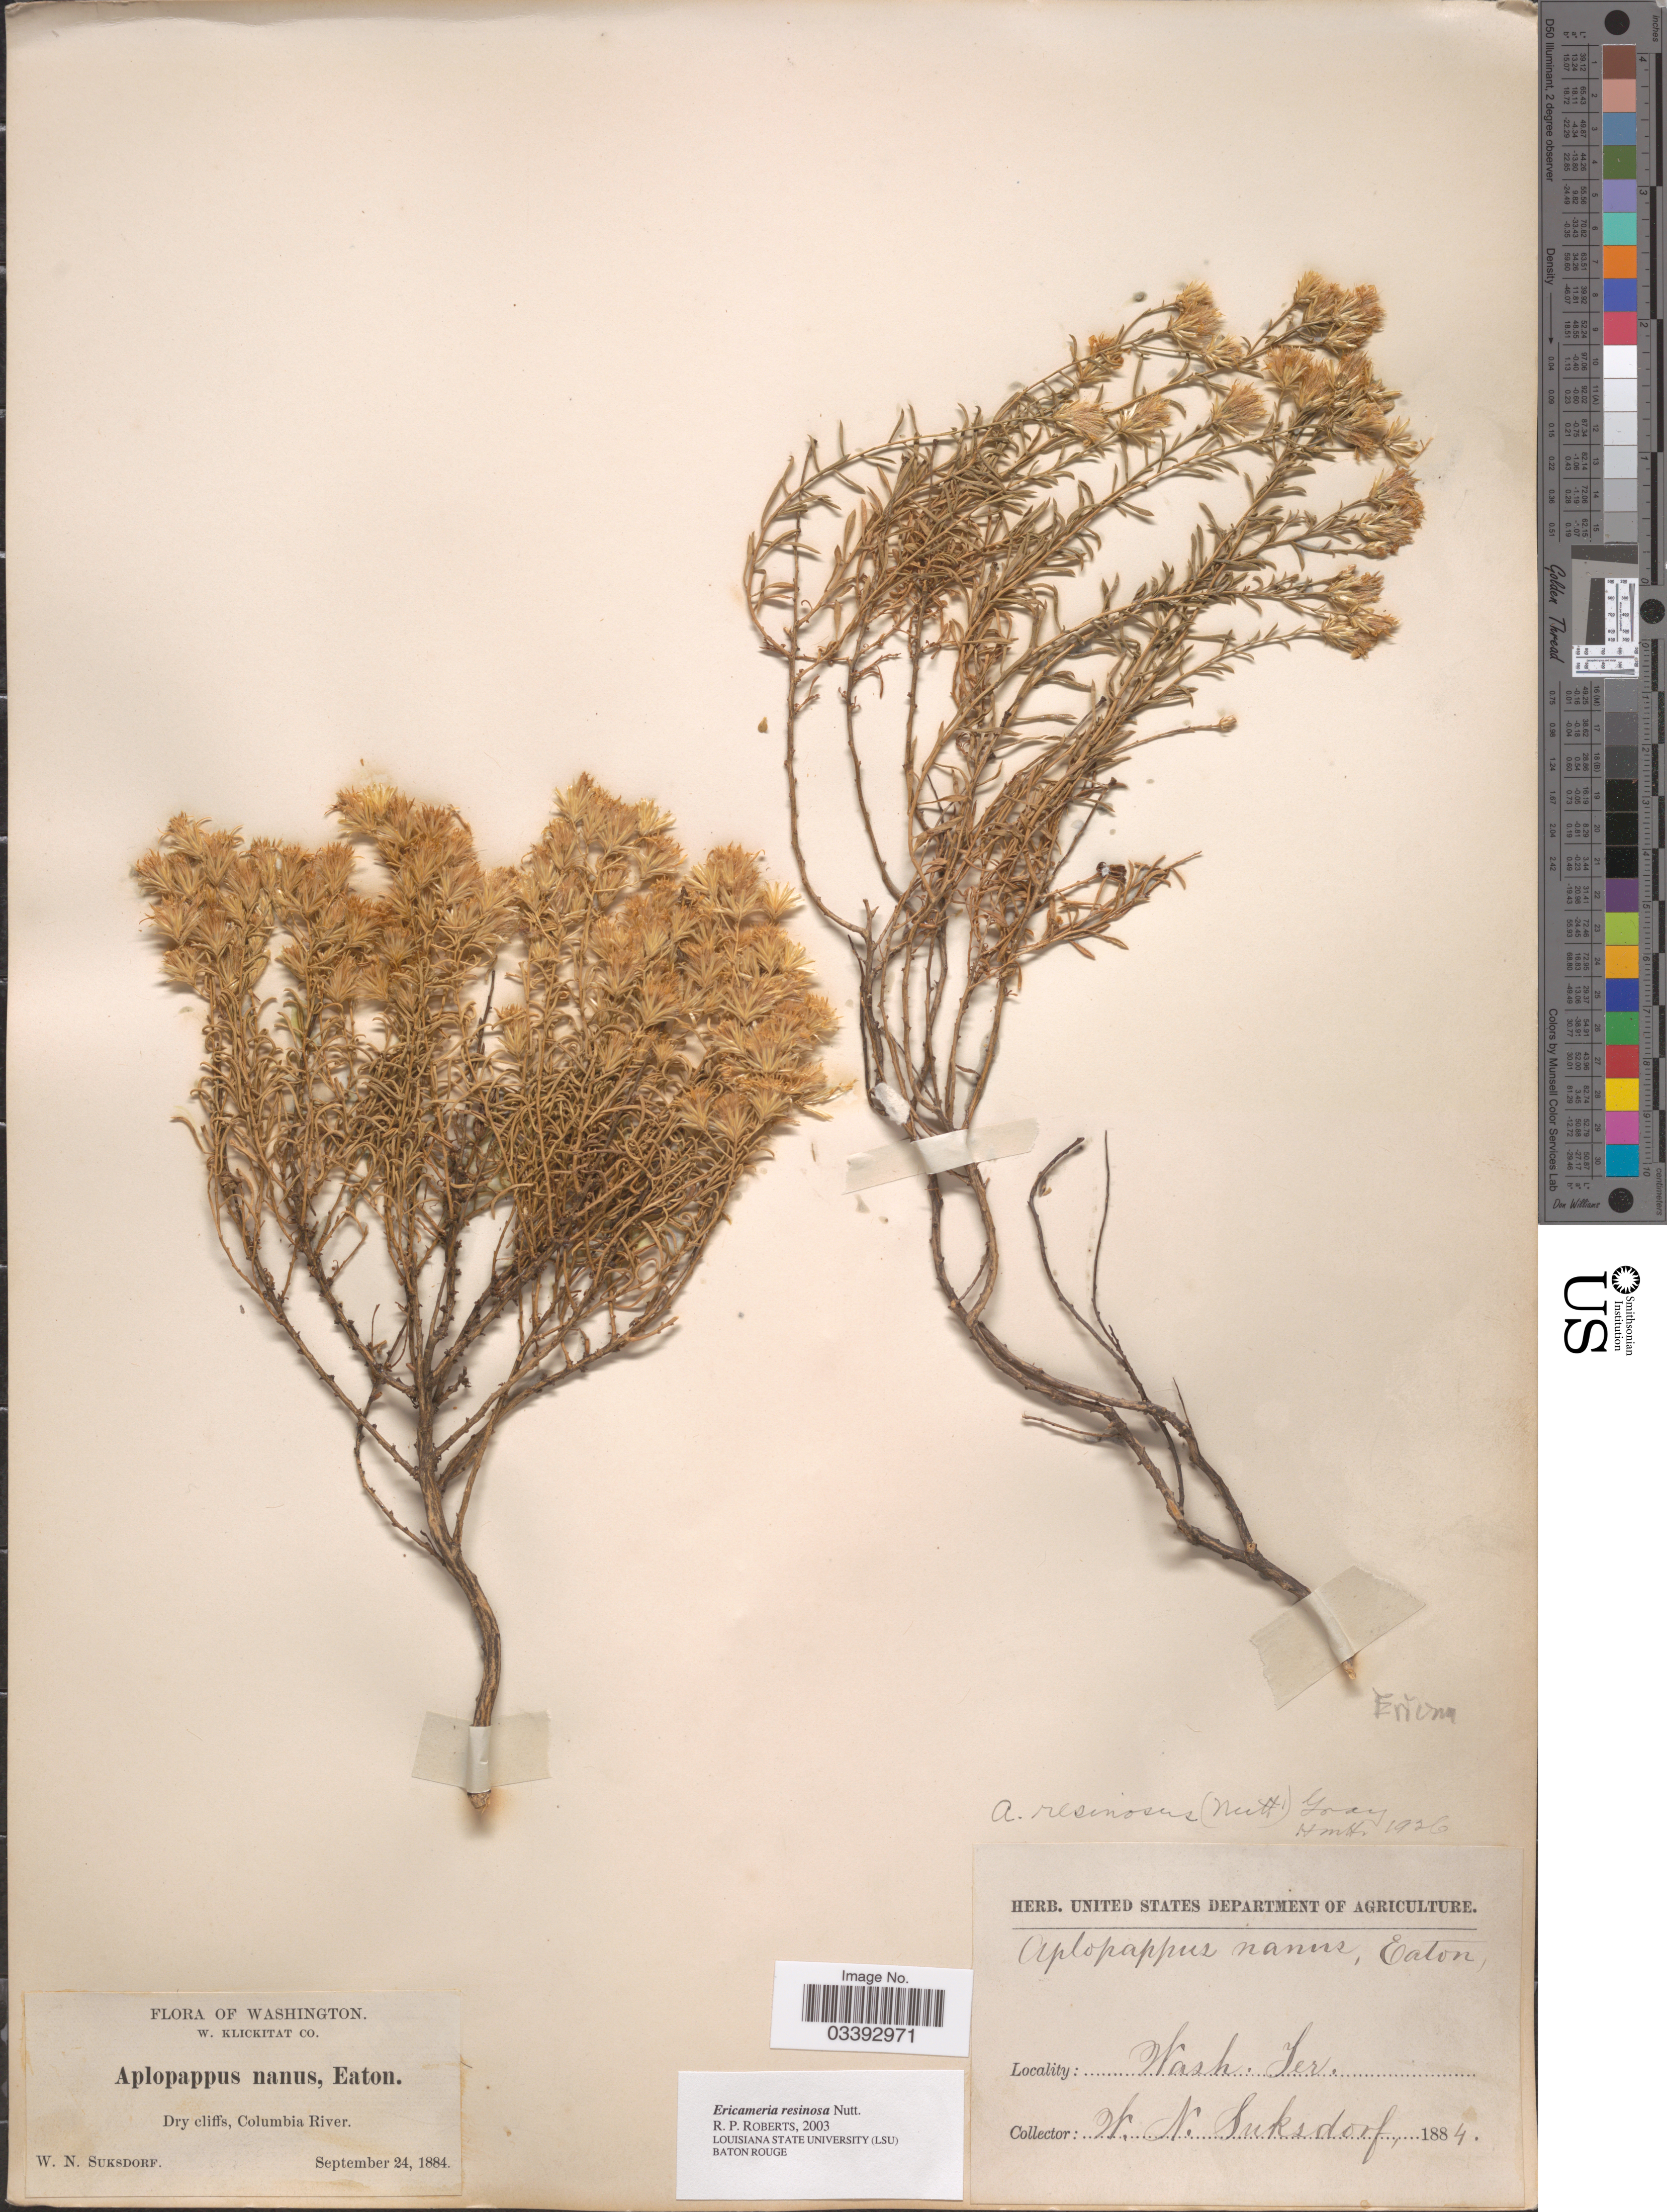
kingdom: Plantae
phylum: Tracheophyta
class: Magnoliopsida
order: Asterales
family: Asteraceae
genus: Ericameria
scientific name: Ericameria resinosa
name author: Nutt.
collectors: W. N. Suksdorf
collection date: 1884-09-24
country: United States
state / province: Washington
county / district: Klickitat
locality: W. Klickitat Co. Dry cliffs, Columbia River.